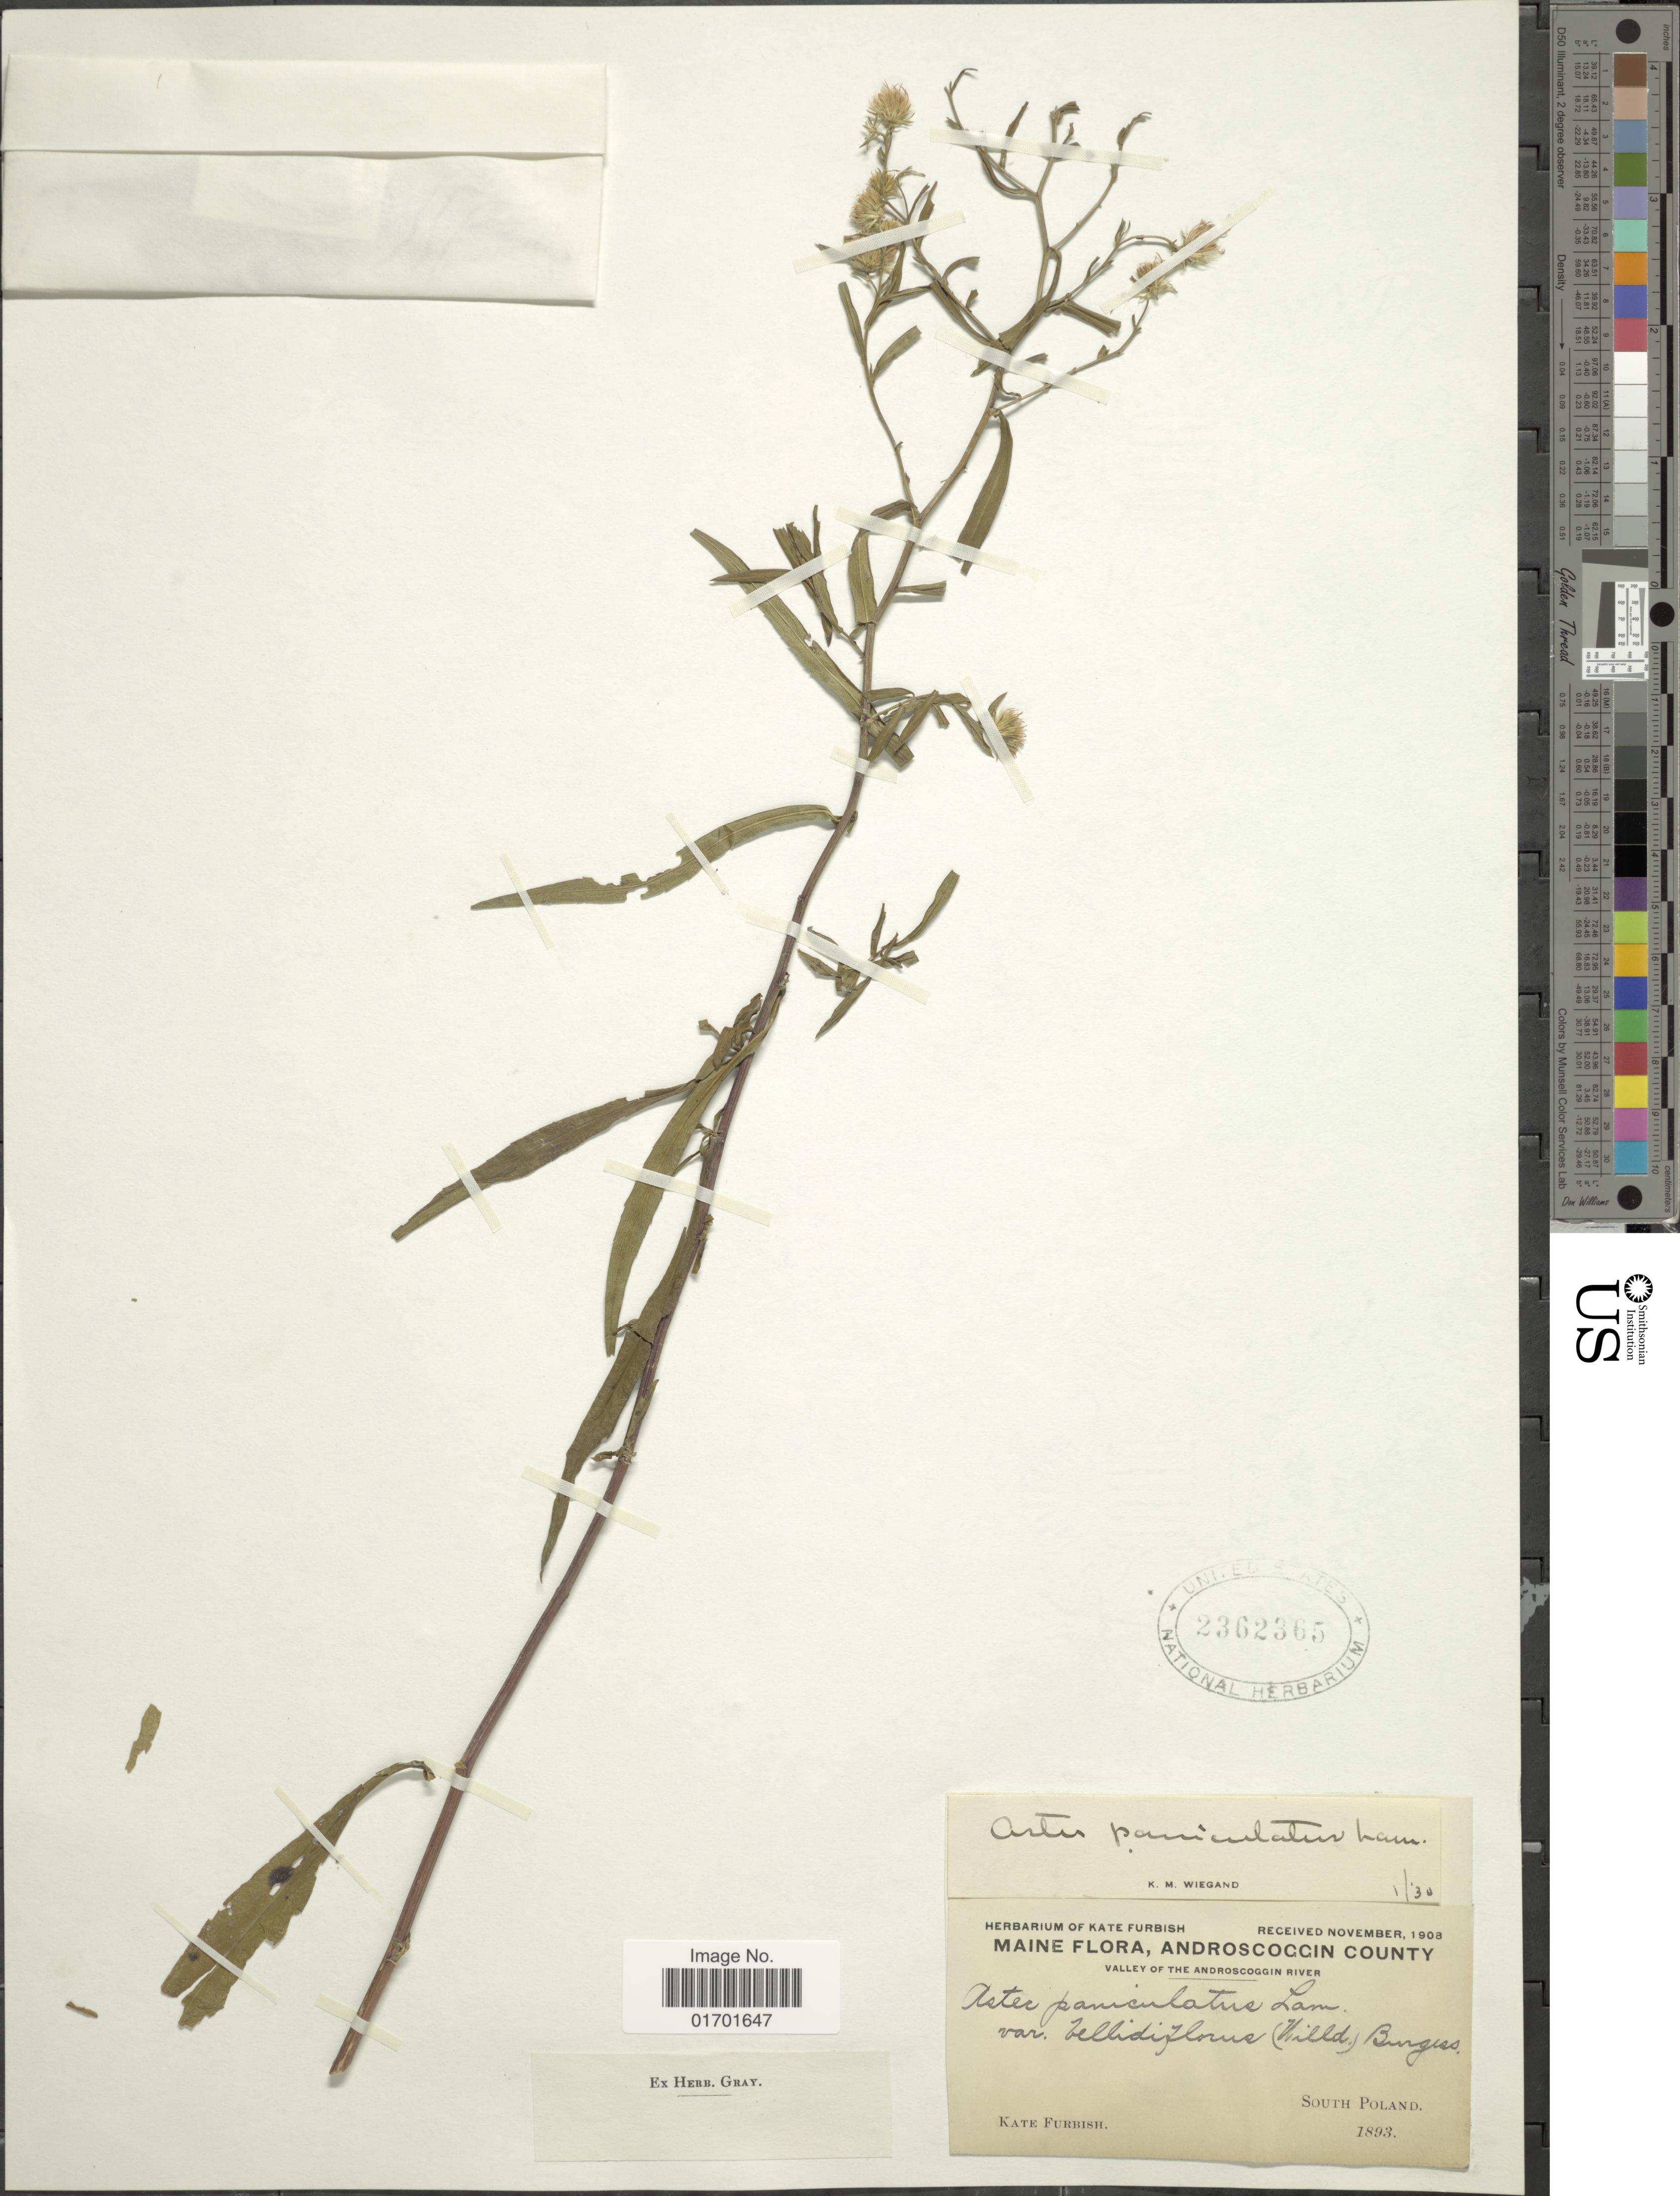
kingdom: Plantae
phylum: Tracheophyta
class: Magnoliopsida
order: Asterales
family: Asteraceae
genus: Symphyotrichum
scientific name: Symphyotrichum lanceolatum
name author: (Willd.) G.L. Nesom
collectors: K. Furbish & K. M. Wiegand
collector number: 1/30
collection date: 1893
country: United States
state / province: Maine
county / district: Androscoggin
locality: Androscoccin County, Valley of the Androscoccin River, South Poland.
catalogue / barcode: US 2362365